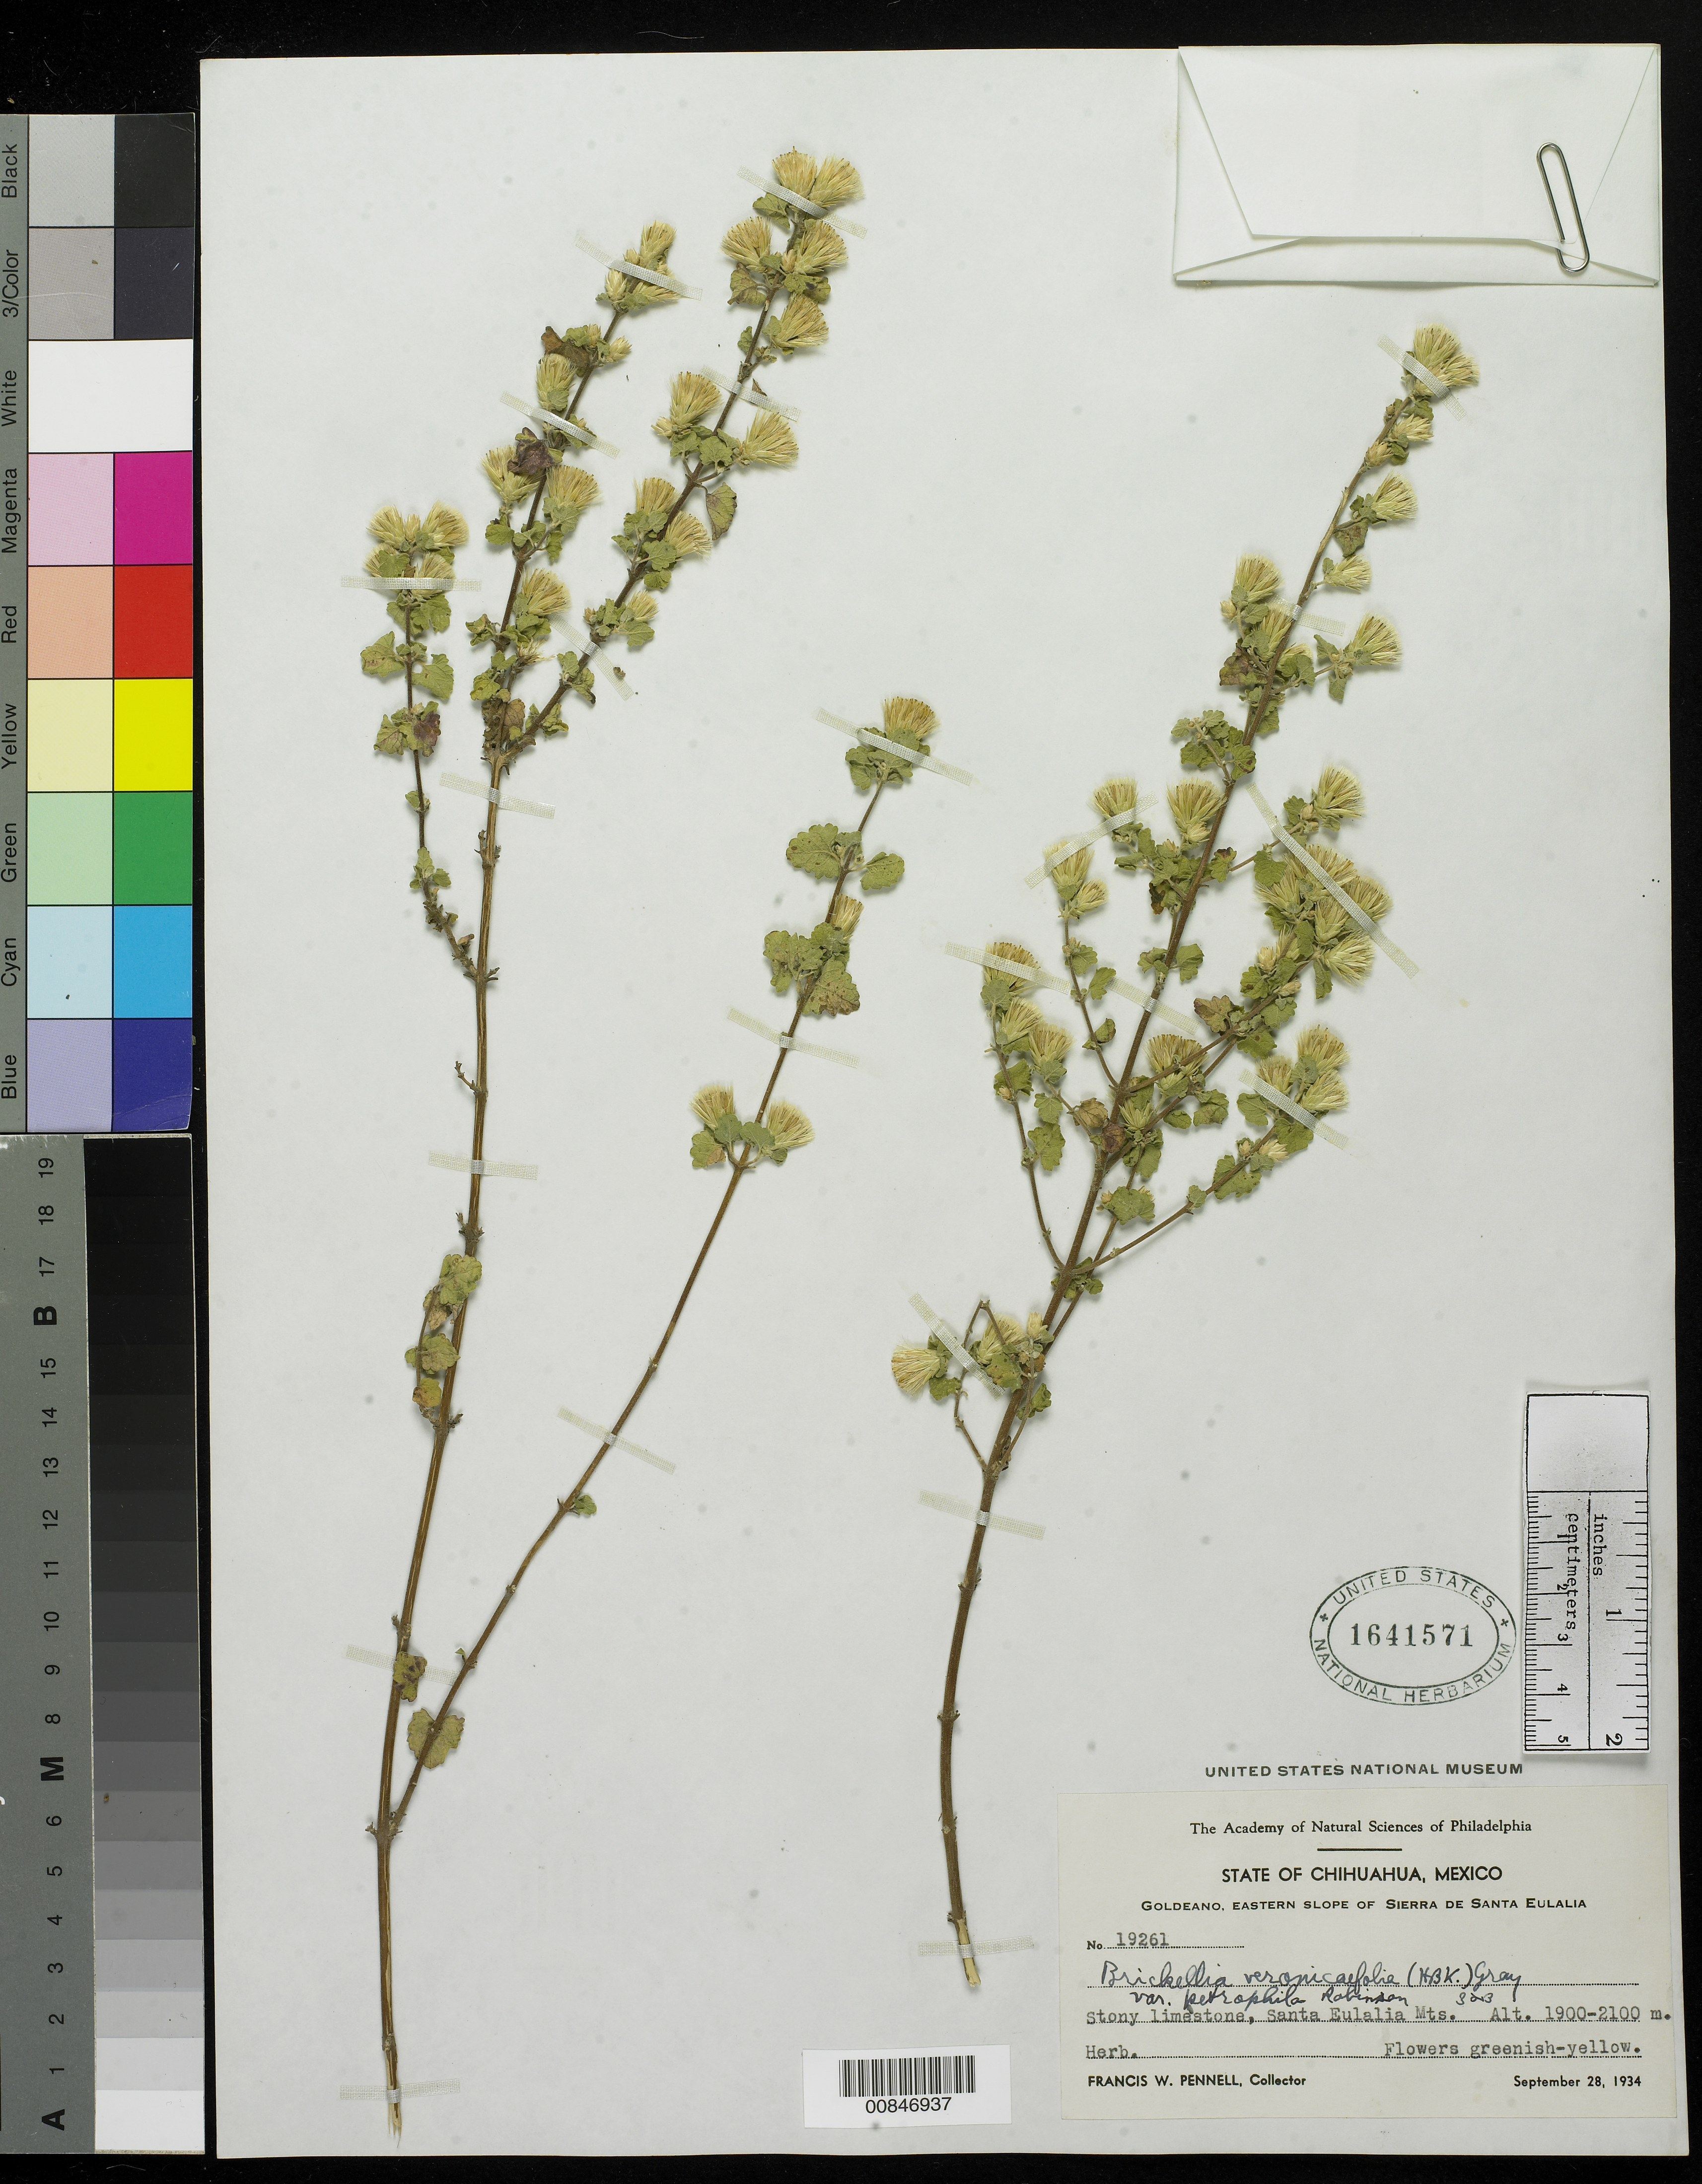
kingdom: Plantae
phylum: Tracheophyta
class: Magnoliopsida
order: Asterales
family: Asteraceae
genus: Brickellia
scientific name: Brickellia veronicaefolia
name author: (Kunth) A. Gray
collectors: F. W. Pennell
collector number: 19261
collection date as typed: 28 Sep 1934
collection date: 1934-09-28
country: Mexico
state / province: Chihuahua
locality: Santa Eulalia Mts., Chihuahua.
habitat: Stony limestone.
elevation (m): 2100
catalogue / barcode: US 1641571